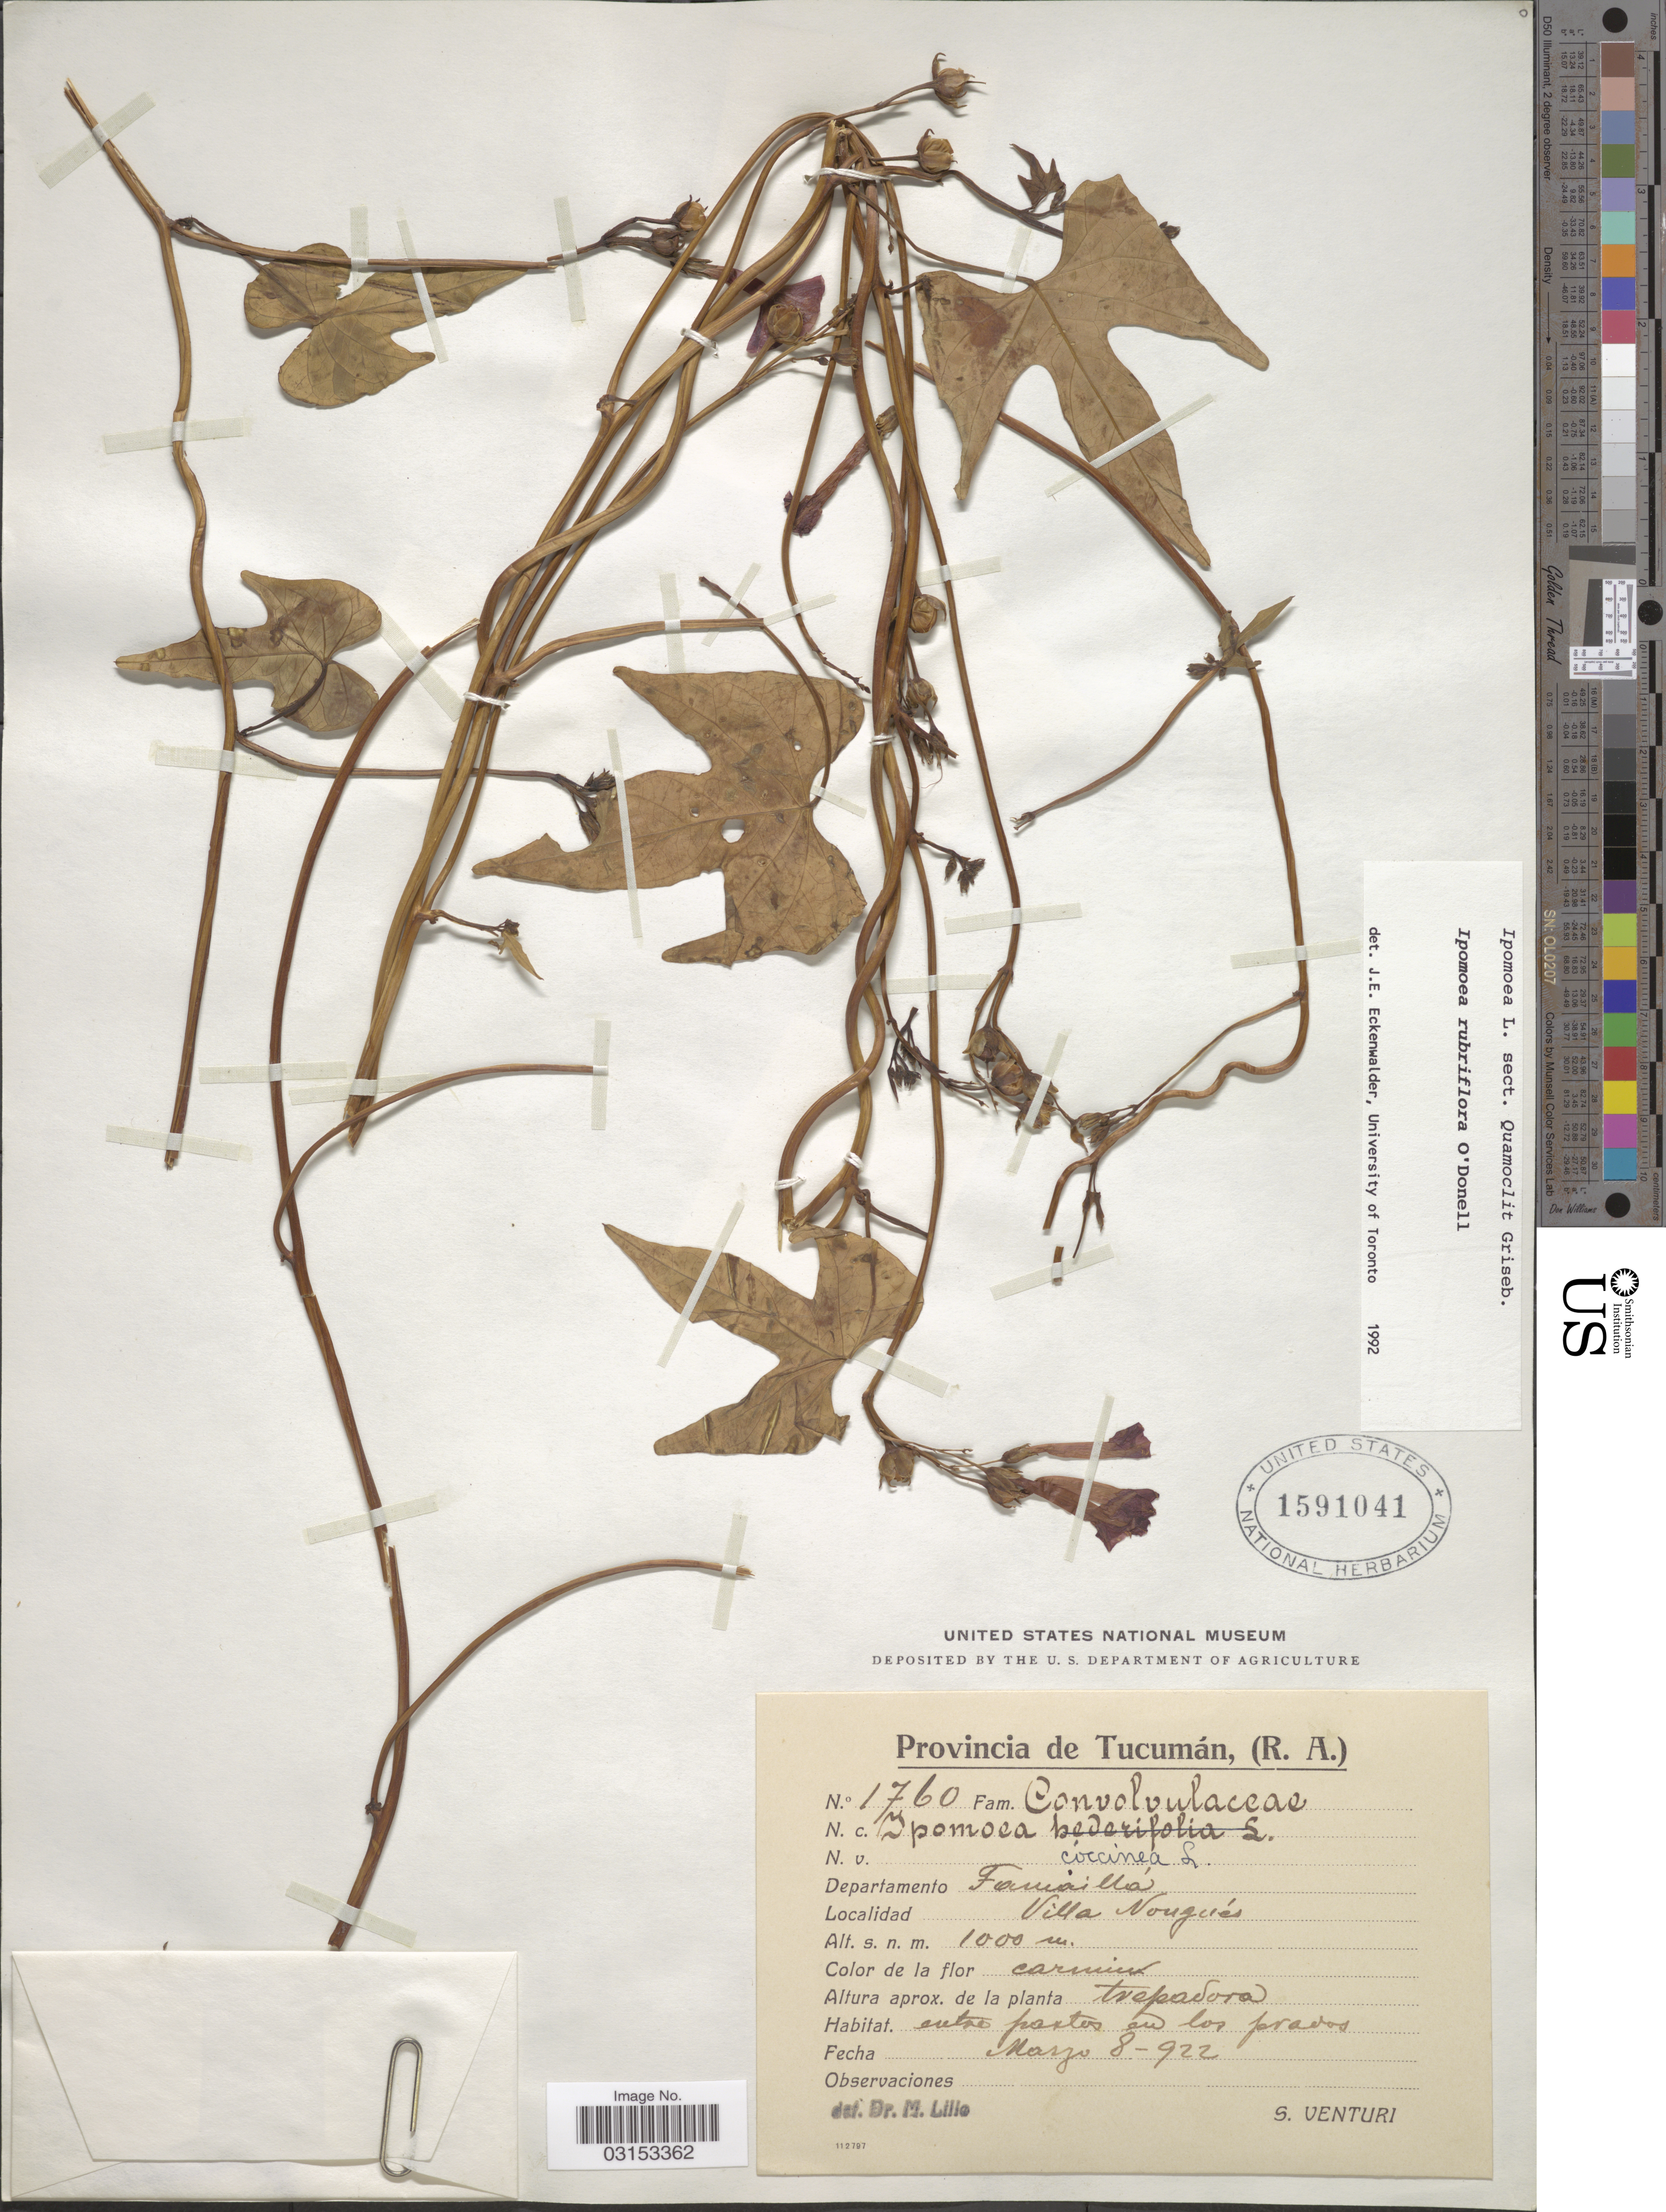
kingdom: Plantae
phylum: Tracheophyta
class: Magnoliopsida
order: Solanales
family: Convolvulaceae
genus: Ipomoea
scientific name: Ipomoea rubriflora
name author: O'Donell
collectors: S. Venturi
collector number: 1760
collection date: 1922-03-08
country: Argentina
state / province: Tucuman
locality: Departamento Famaillá. Villa Nougués.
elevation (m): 1000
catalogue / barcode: US 1591041